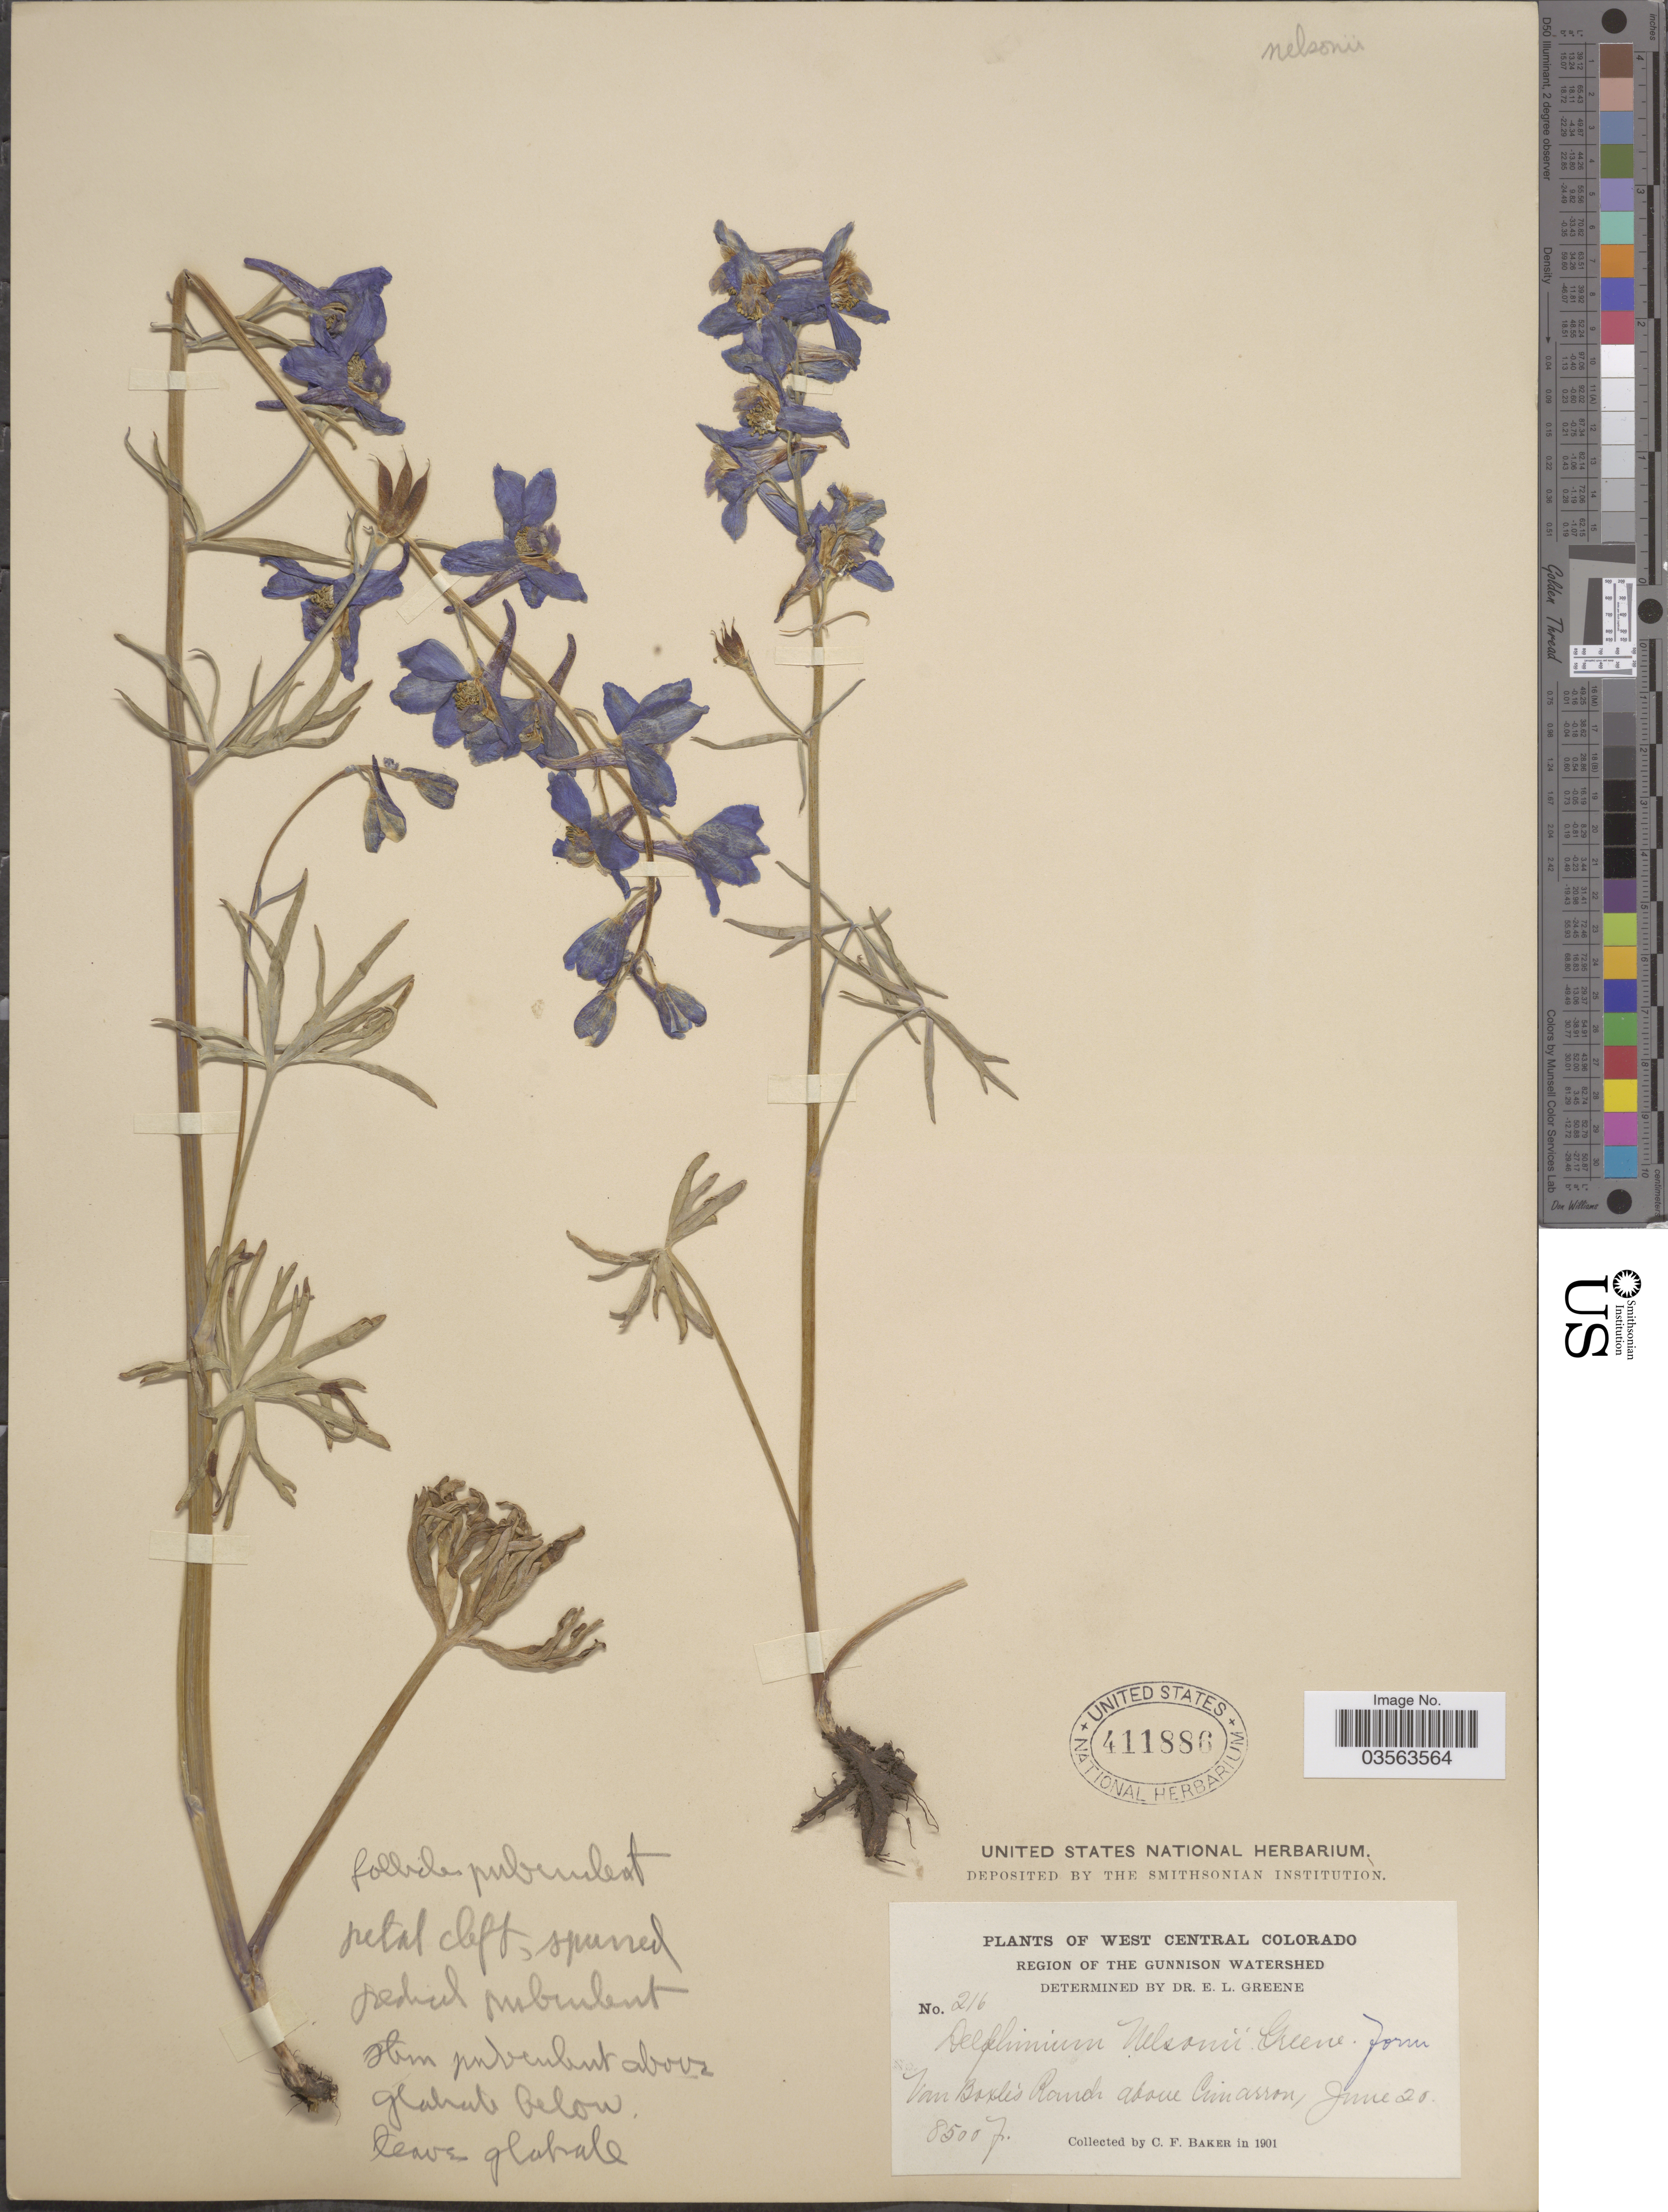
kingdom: Plantae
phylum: Tracheophyta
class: Magnoliopsida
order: Ranunculales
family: Ranunculaceae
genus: Delphinium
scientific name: Delphinium nelsonii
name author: Greene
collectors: C. F. Baker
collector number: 216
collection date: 1901-06-20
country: United States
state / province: Colorado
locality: West Central Colorado. Region of The Gunnison Watershed. Van Boxle's Ranch above Cimarron.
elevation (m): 2591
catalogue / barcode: US 411886